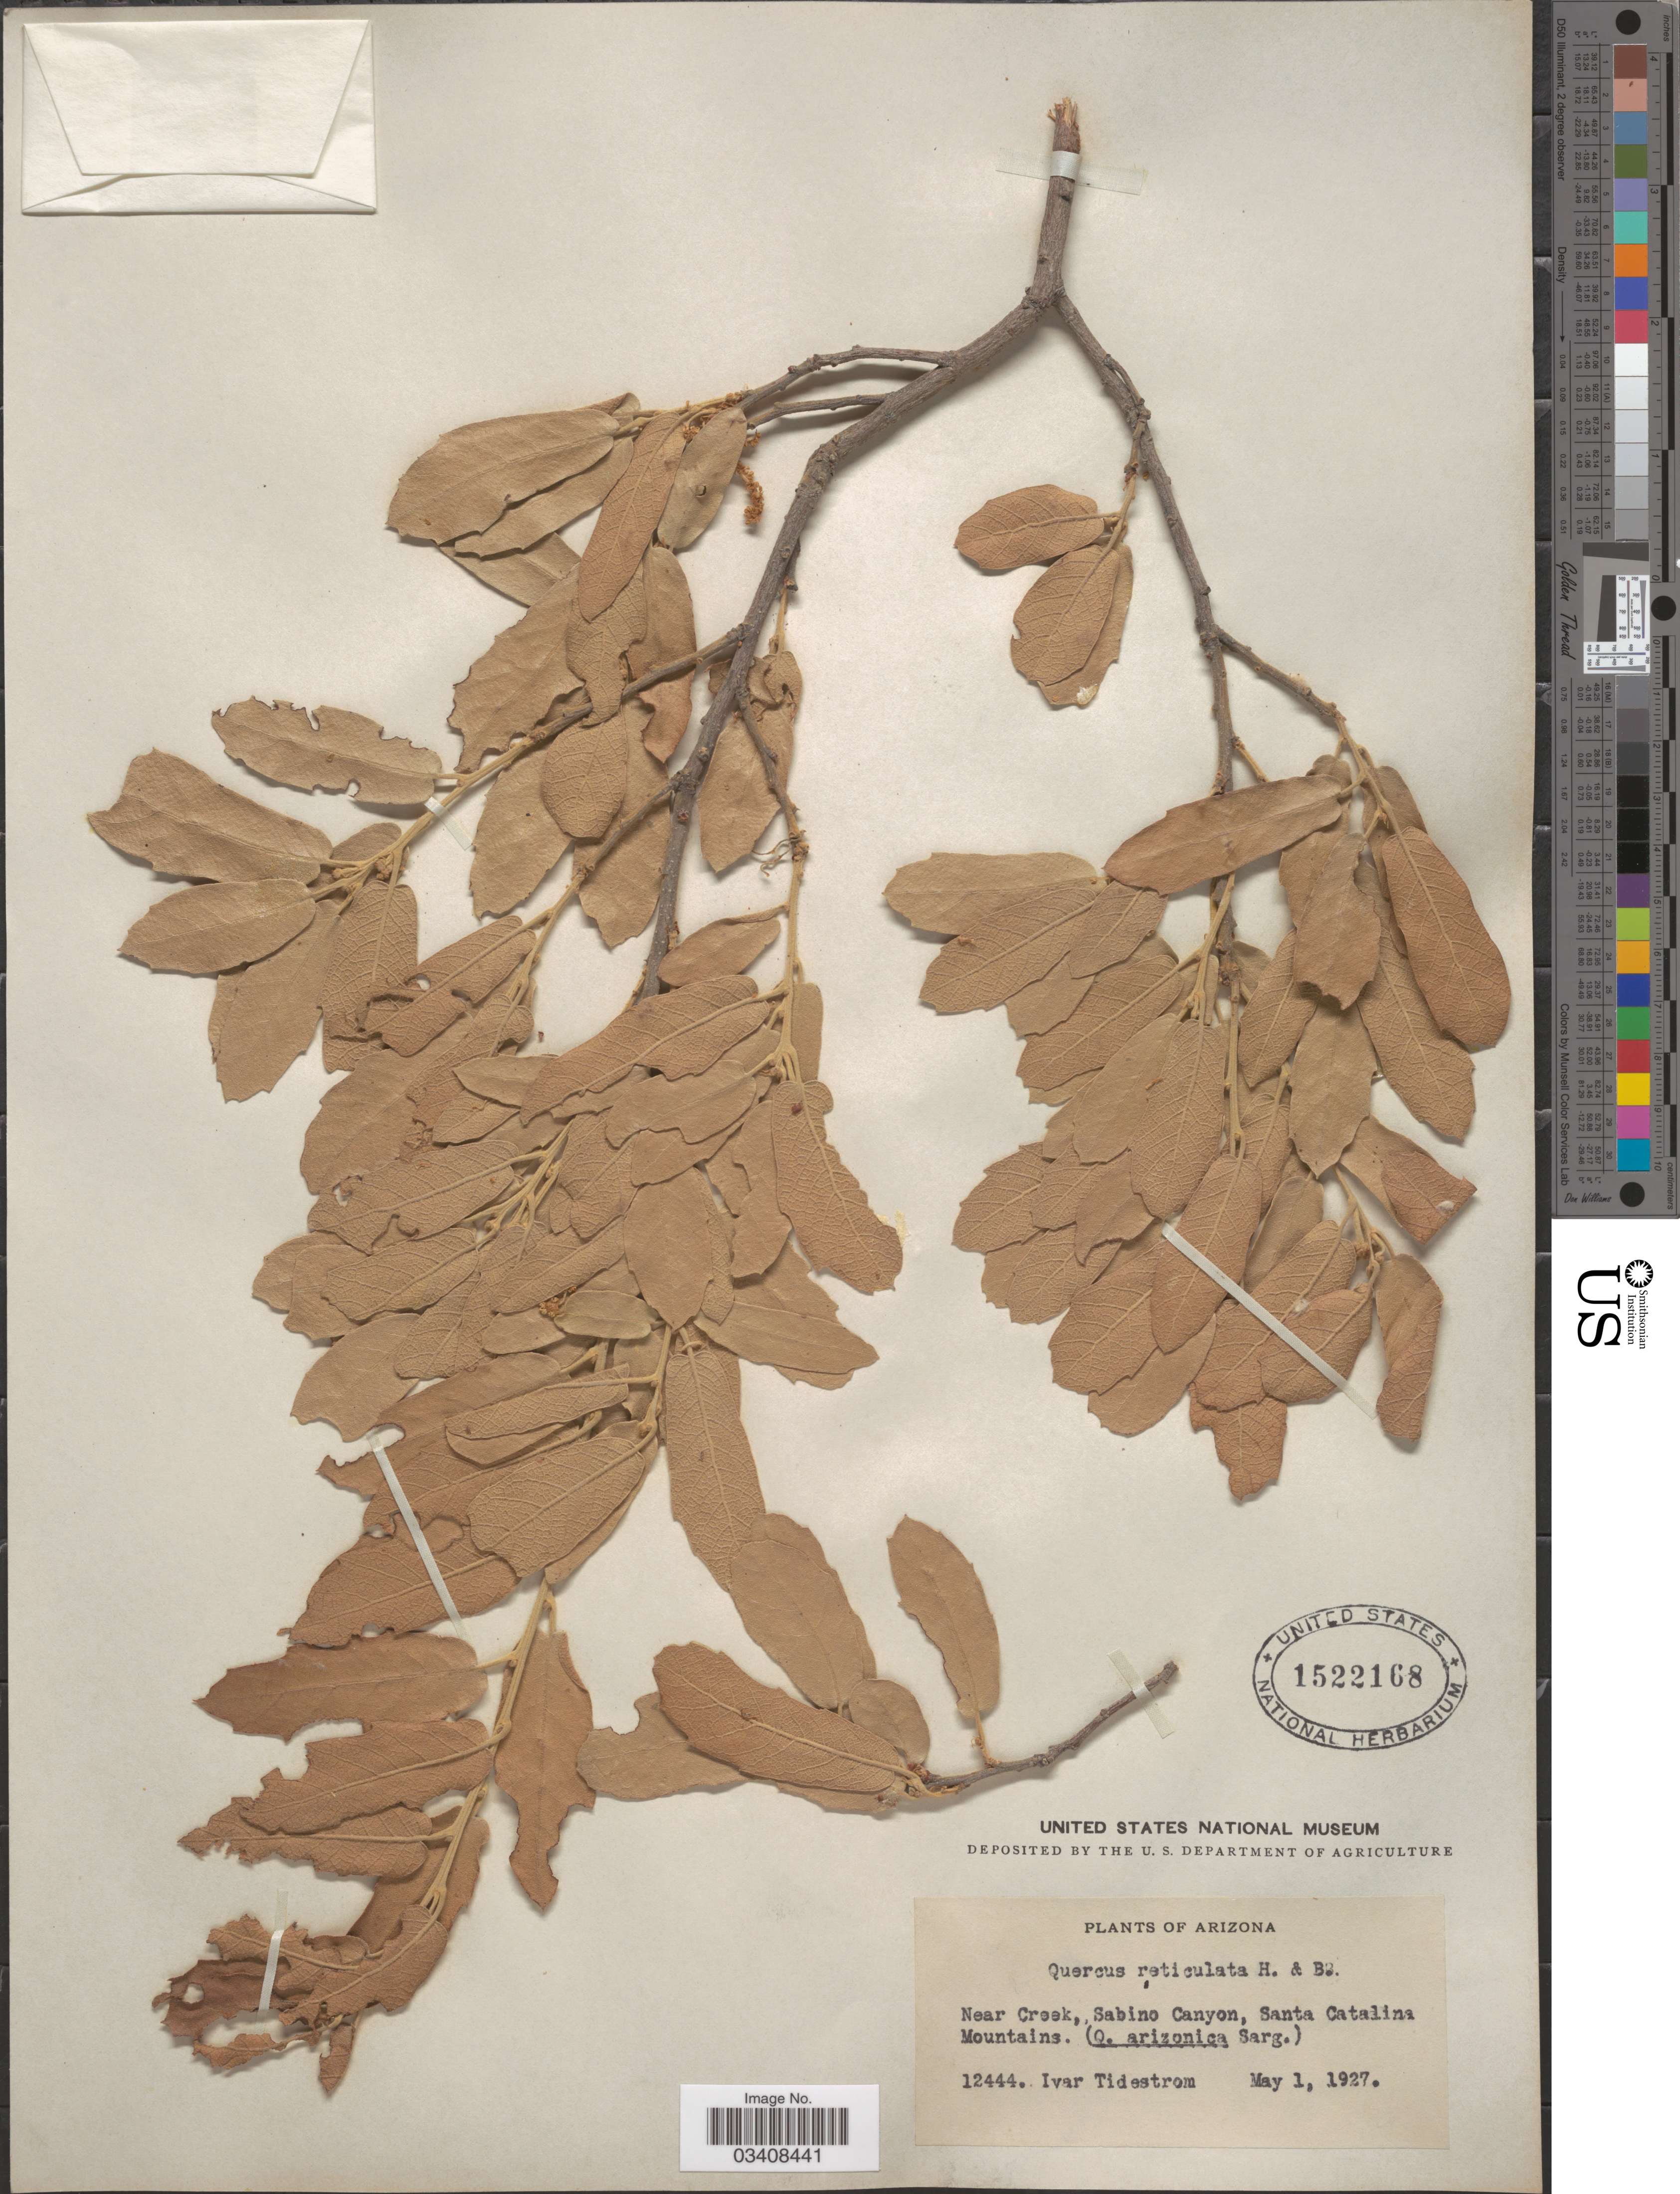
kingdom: Plantae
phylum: Tracheophyta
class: Magnoliopsida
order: Fagales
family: Fagaceae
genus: Quercus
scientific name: Quercus rugosa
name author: Née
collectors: I. F. Tidestrom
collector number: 12444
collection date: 1927-05-01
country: United States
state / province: Arizona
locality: Near Creek, Sabino Canyon, Santa Catalina Mountains.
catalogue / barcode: US 1522168